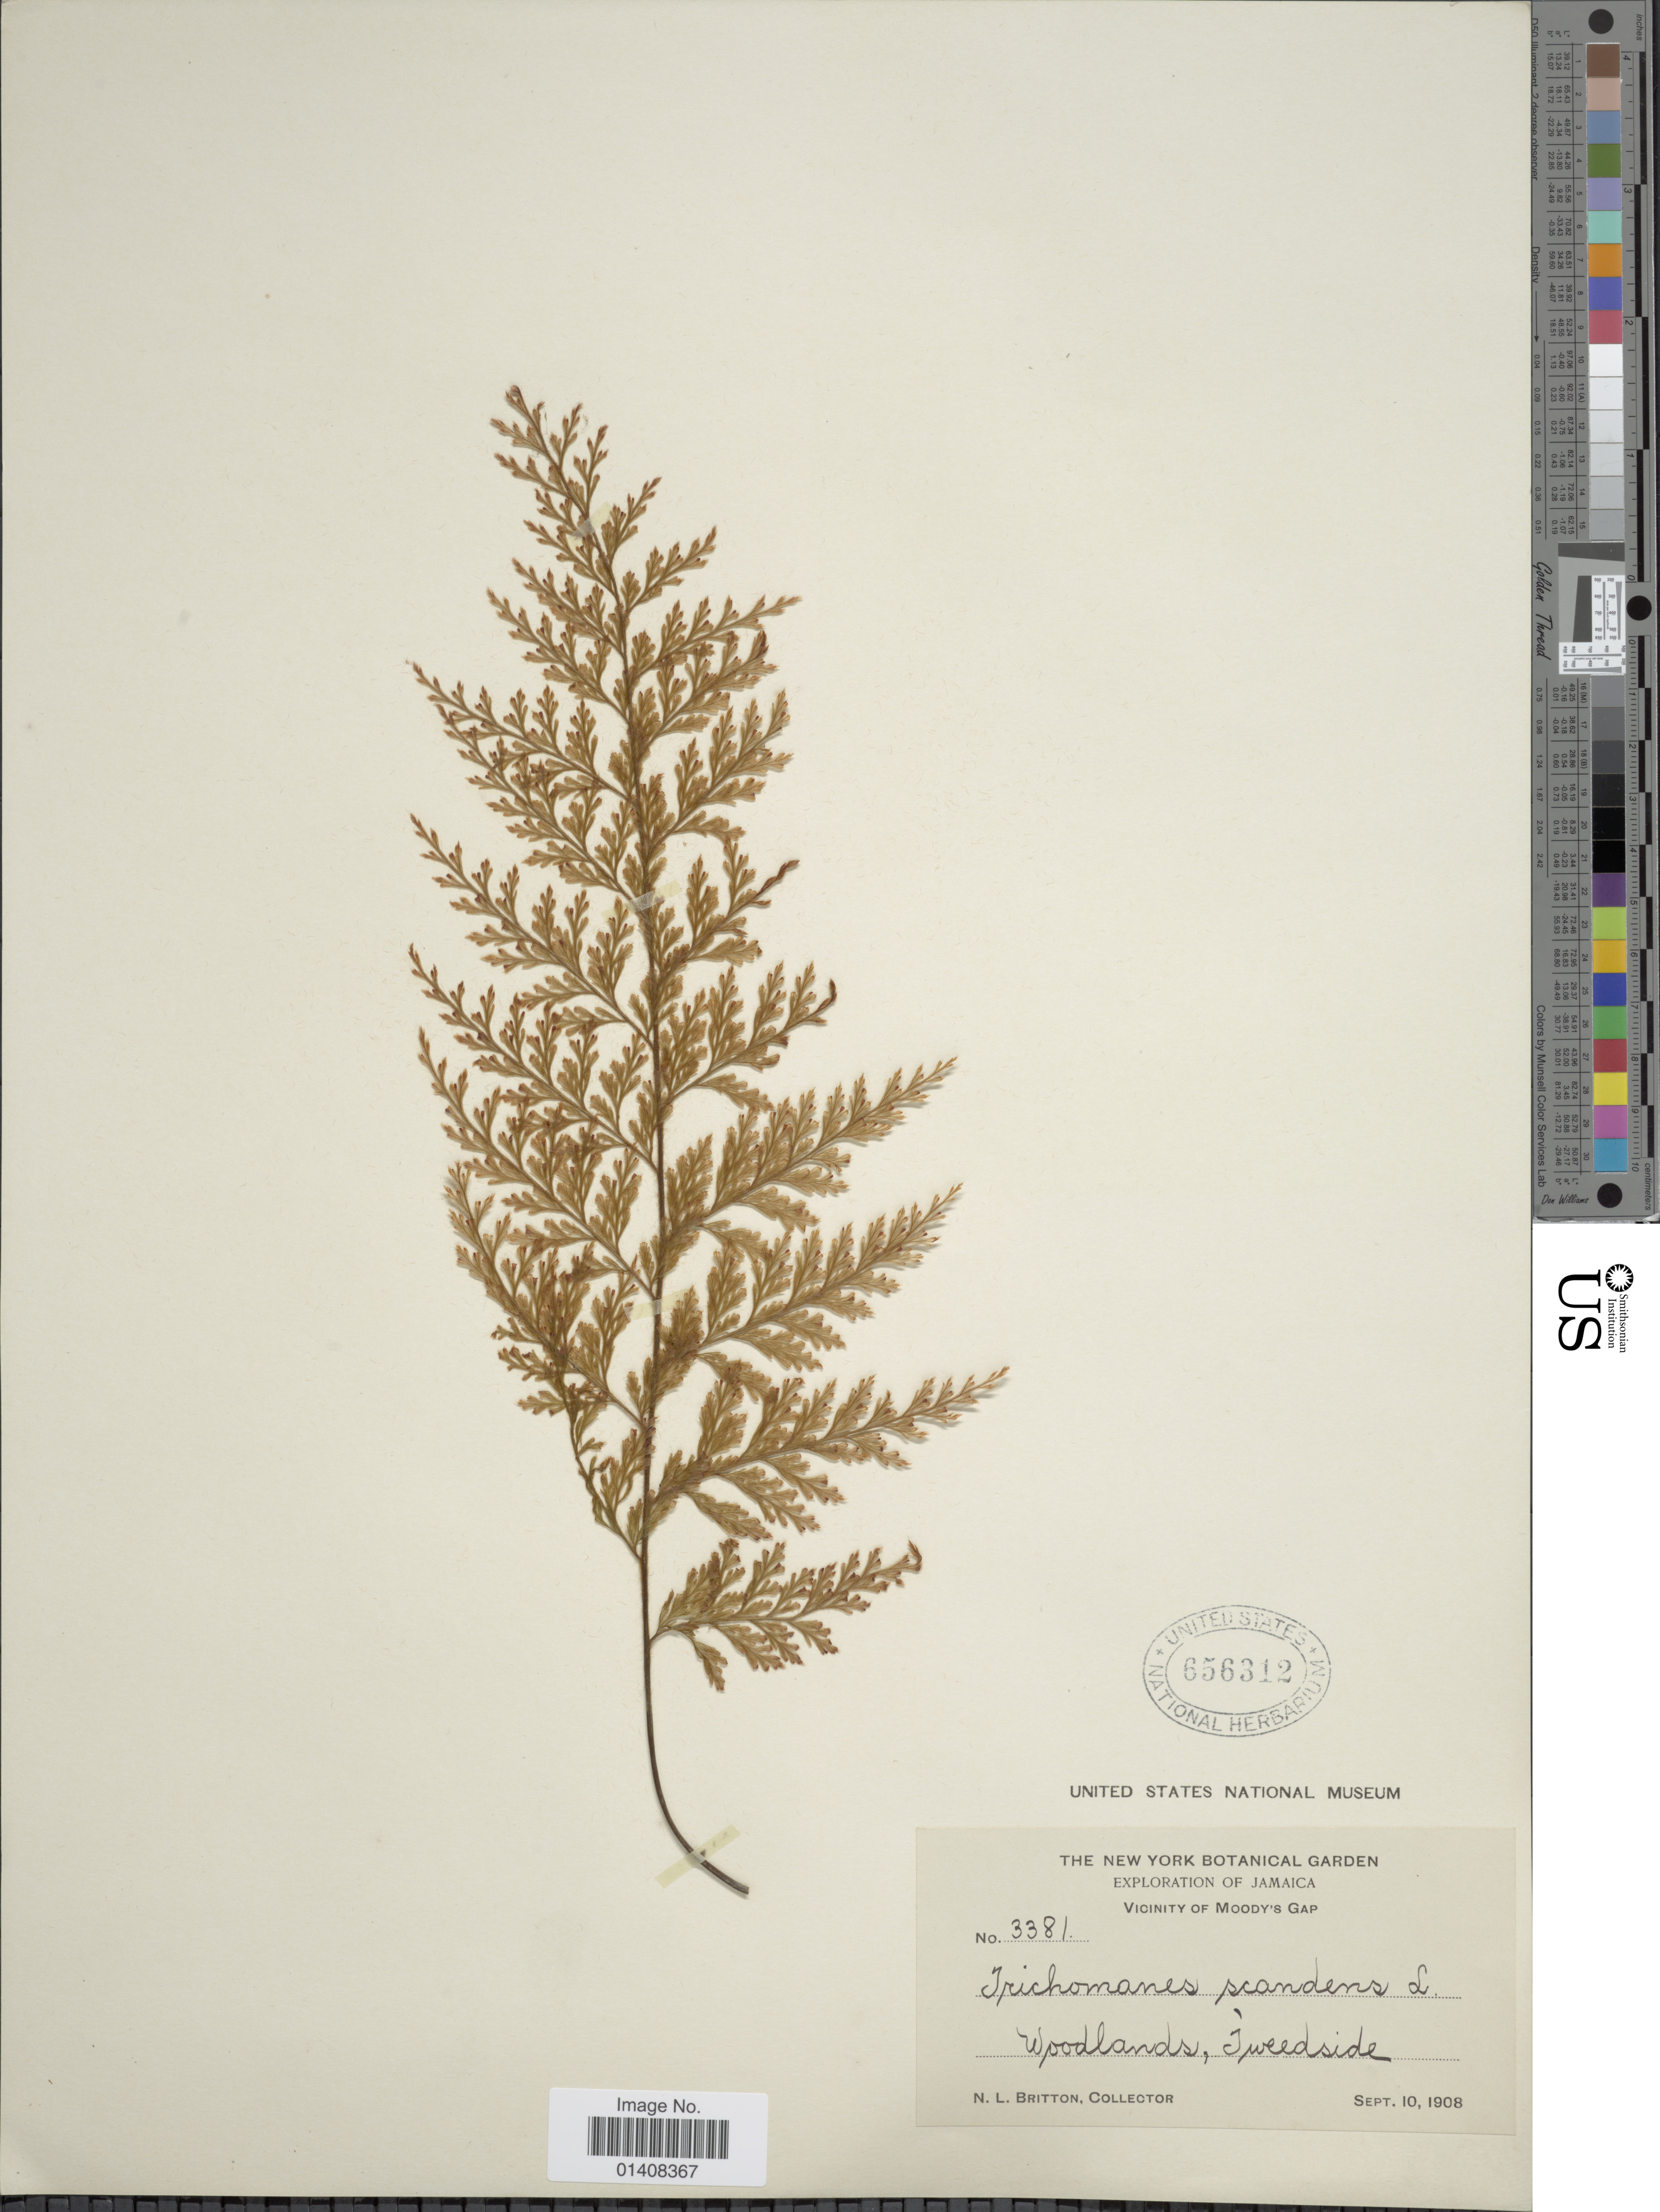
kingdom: Plantae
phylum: Tracheophyta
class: Polypodiopsida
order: Hymenophyllales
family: Hymenophyllaceae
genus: Trichomanes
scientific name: Trichomanes scandens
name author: L.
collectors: N. Britton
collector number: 3381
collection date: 1908-09-10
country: Jamaica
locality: Vicinity of Moody's Gap, woodlands, Tweedside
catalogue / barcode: US 656312